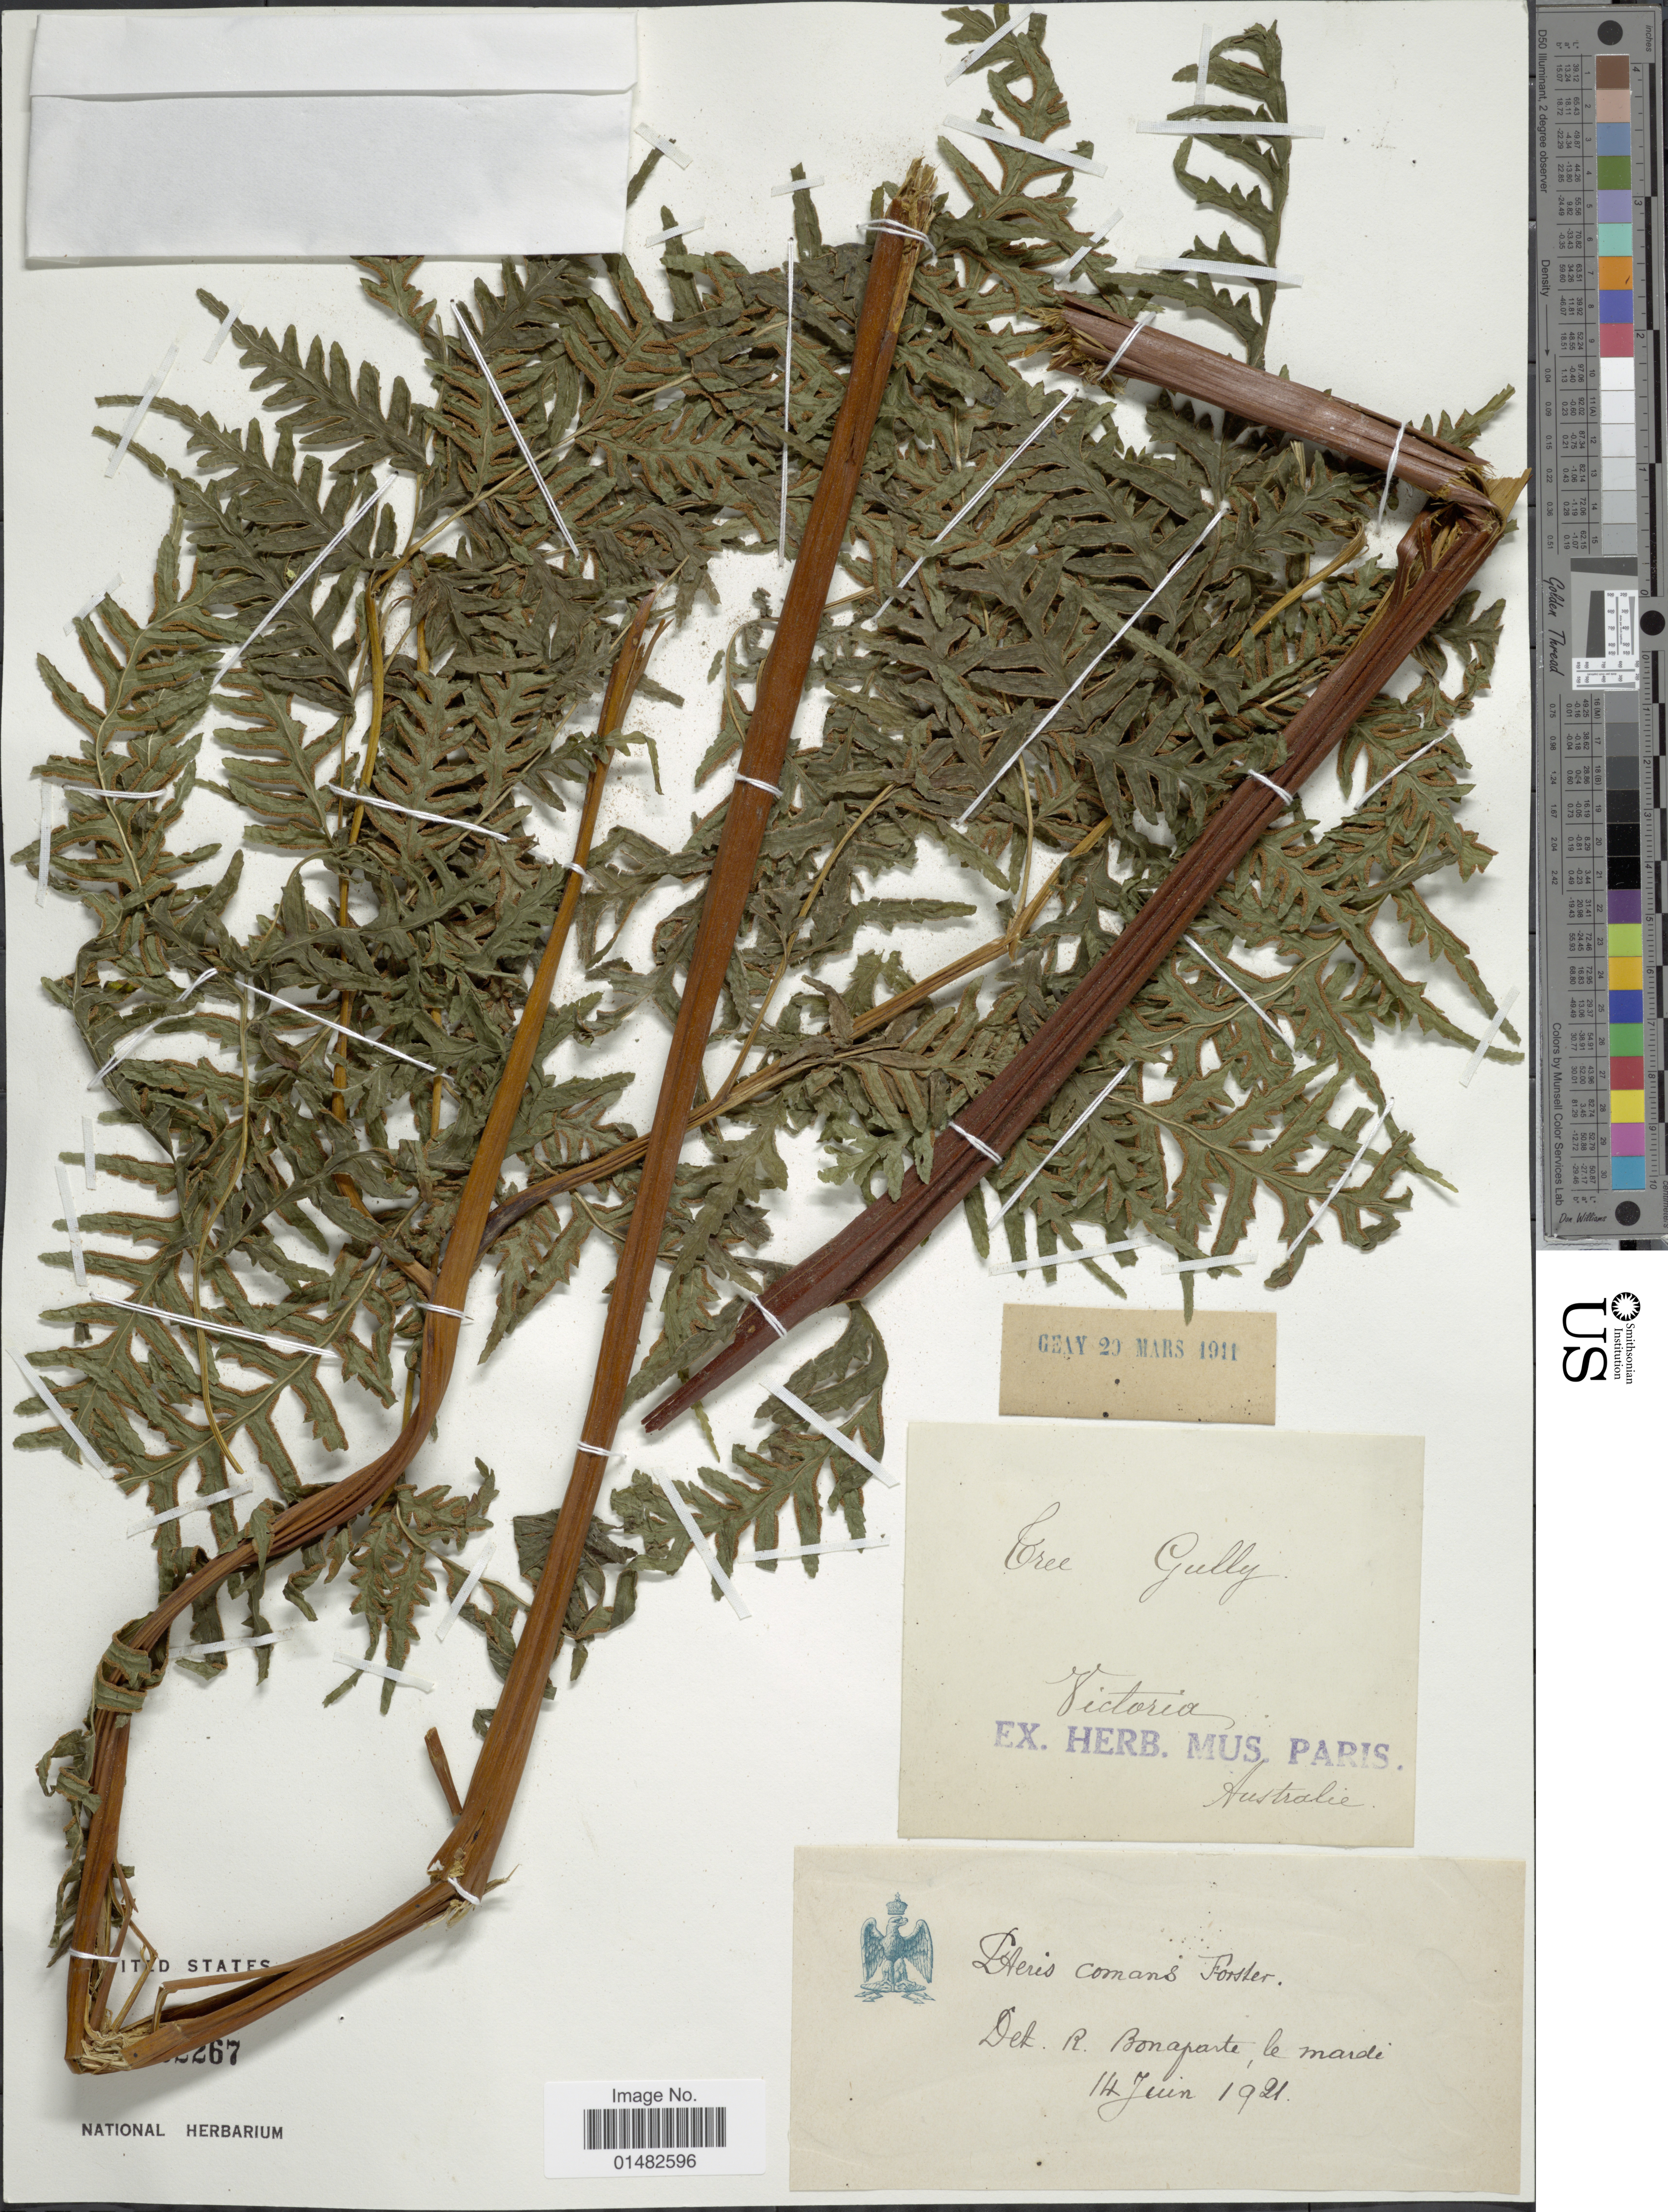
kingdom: Plantae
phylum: Tracheophyta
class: Polypodiopsida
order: Polypodiales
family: Pteridaceae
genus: Pteris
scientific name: Pteris comans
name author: G. Forst.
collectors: ex herb. Mus. Paris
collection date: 1911-03-20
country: Australia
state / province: Victoria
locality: Victoria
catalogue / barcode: US 267